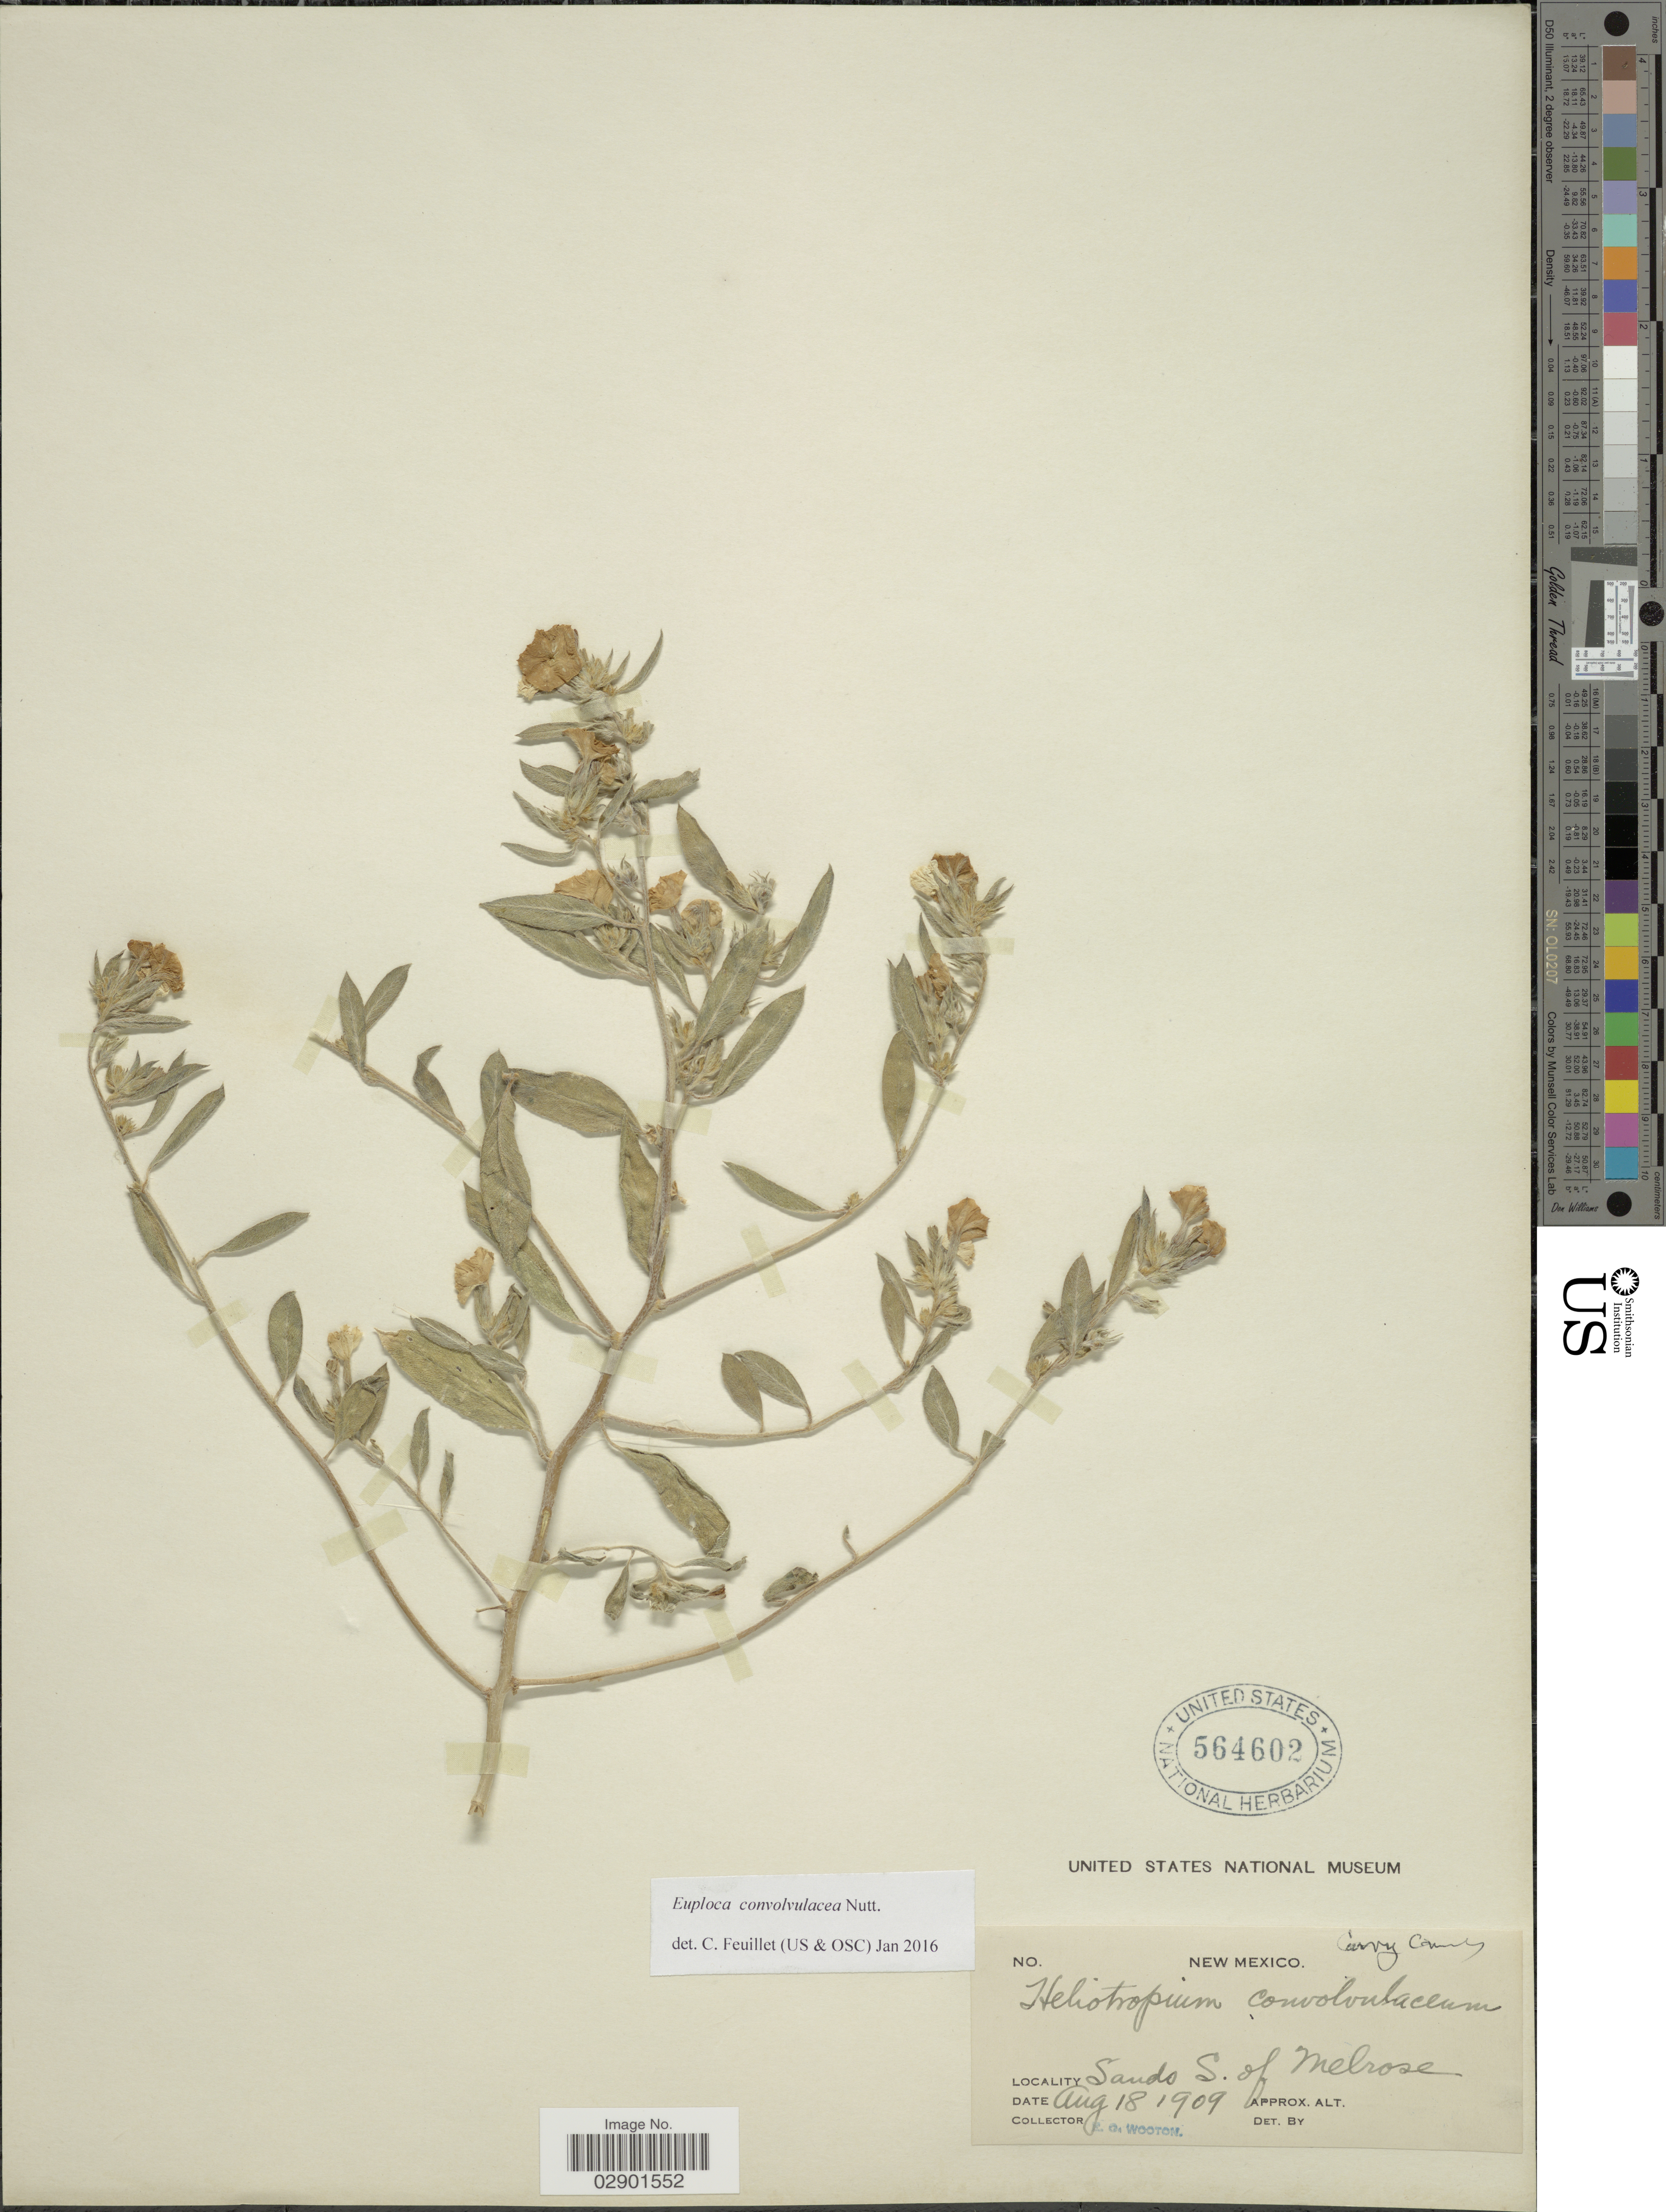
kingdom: Plantae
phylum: Tracheophyta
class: Magnoliopsida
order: Boraginales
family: Heliotropiaceae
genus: Euploca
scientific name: Euploca convolvulacea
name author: Nutt.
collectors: E. O. Wooton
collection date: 1909-08-18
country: United States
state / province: New Mexico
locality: Curry County. Sands S. of Melrose.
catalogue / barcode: US 564602